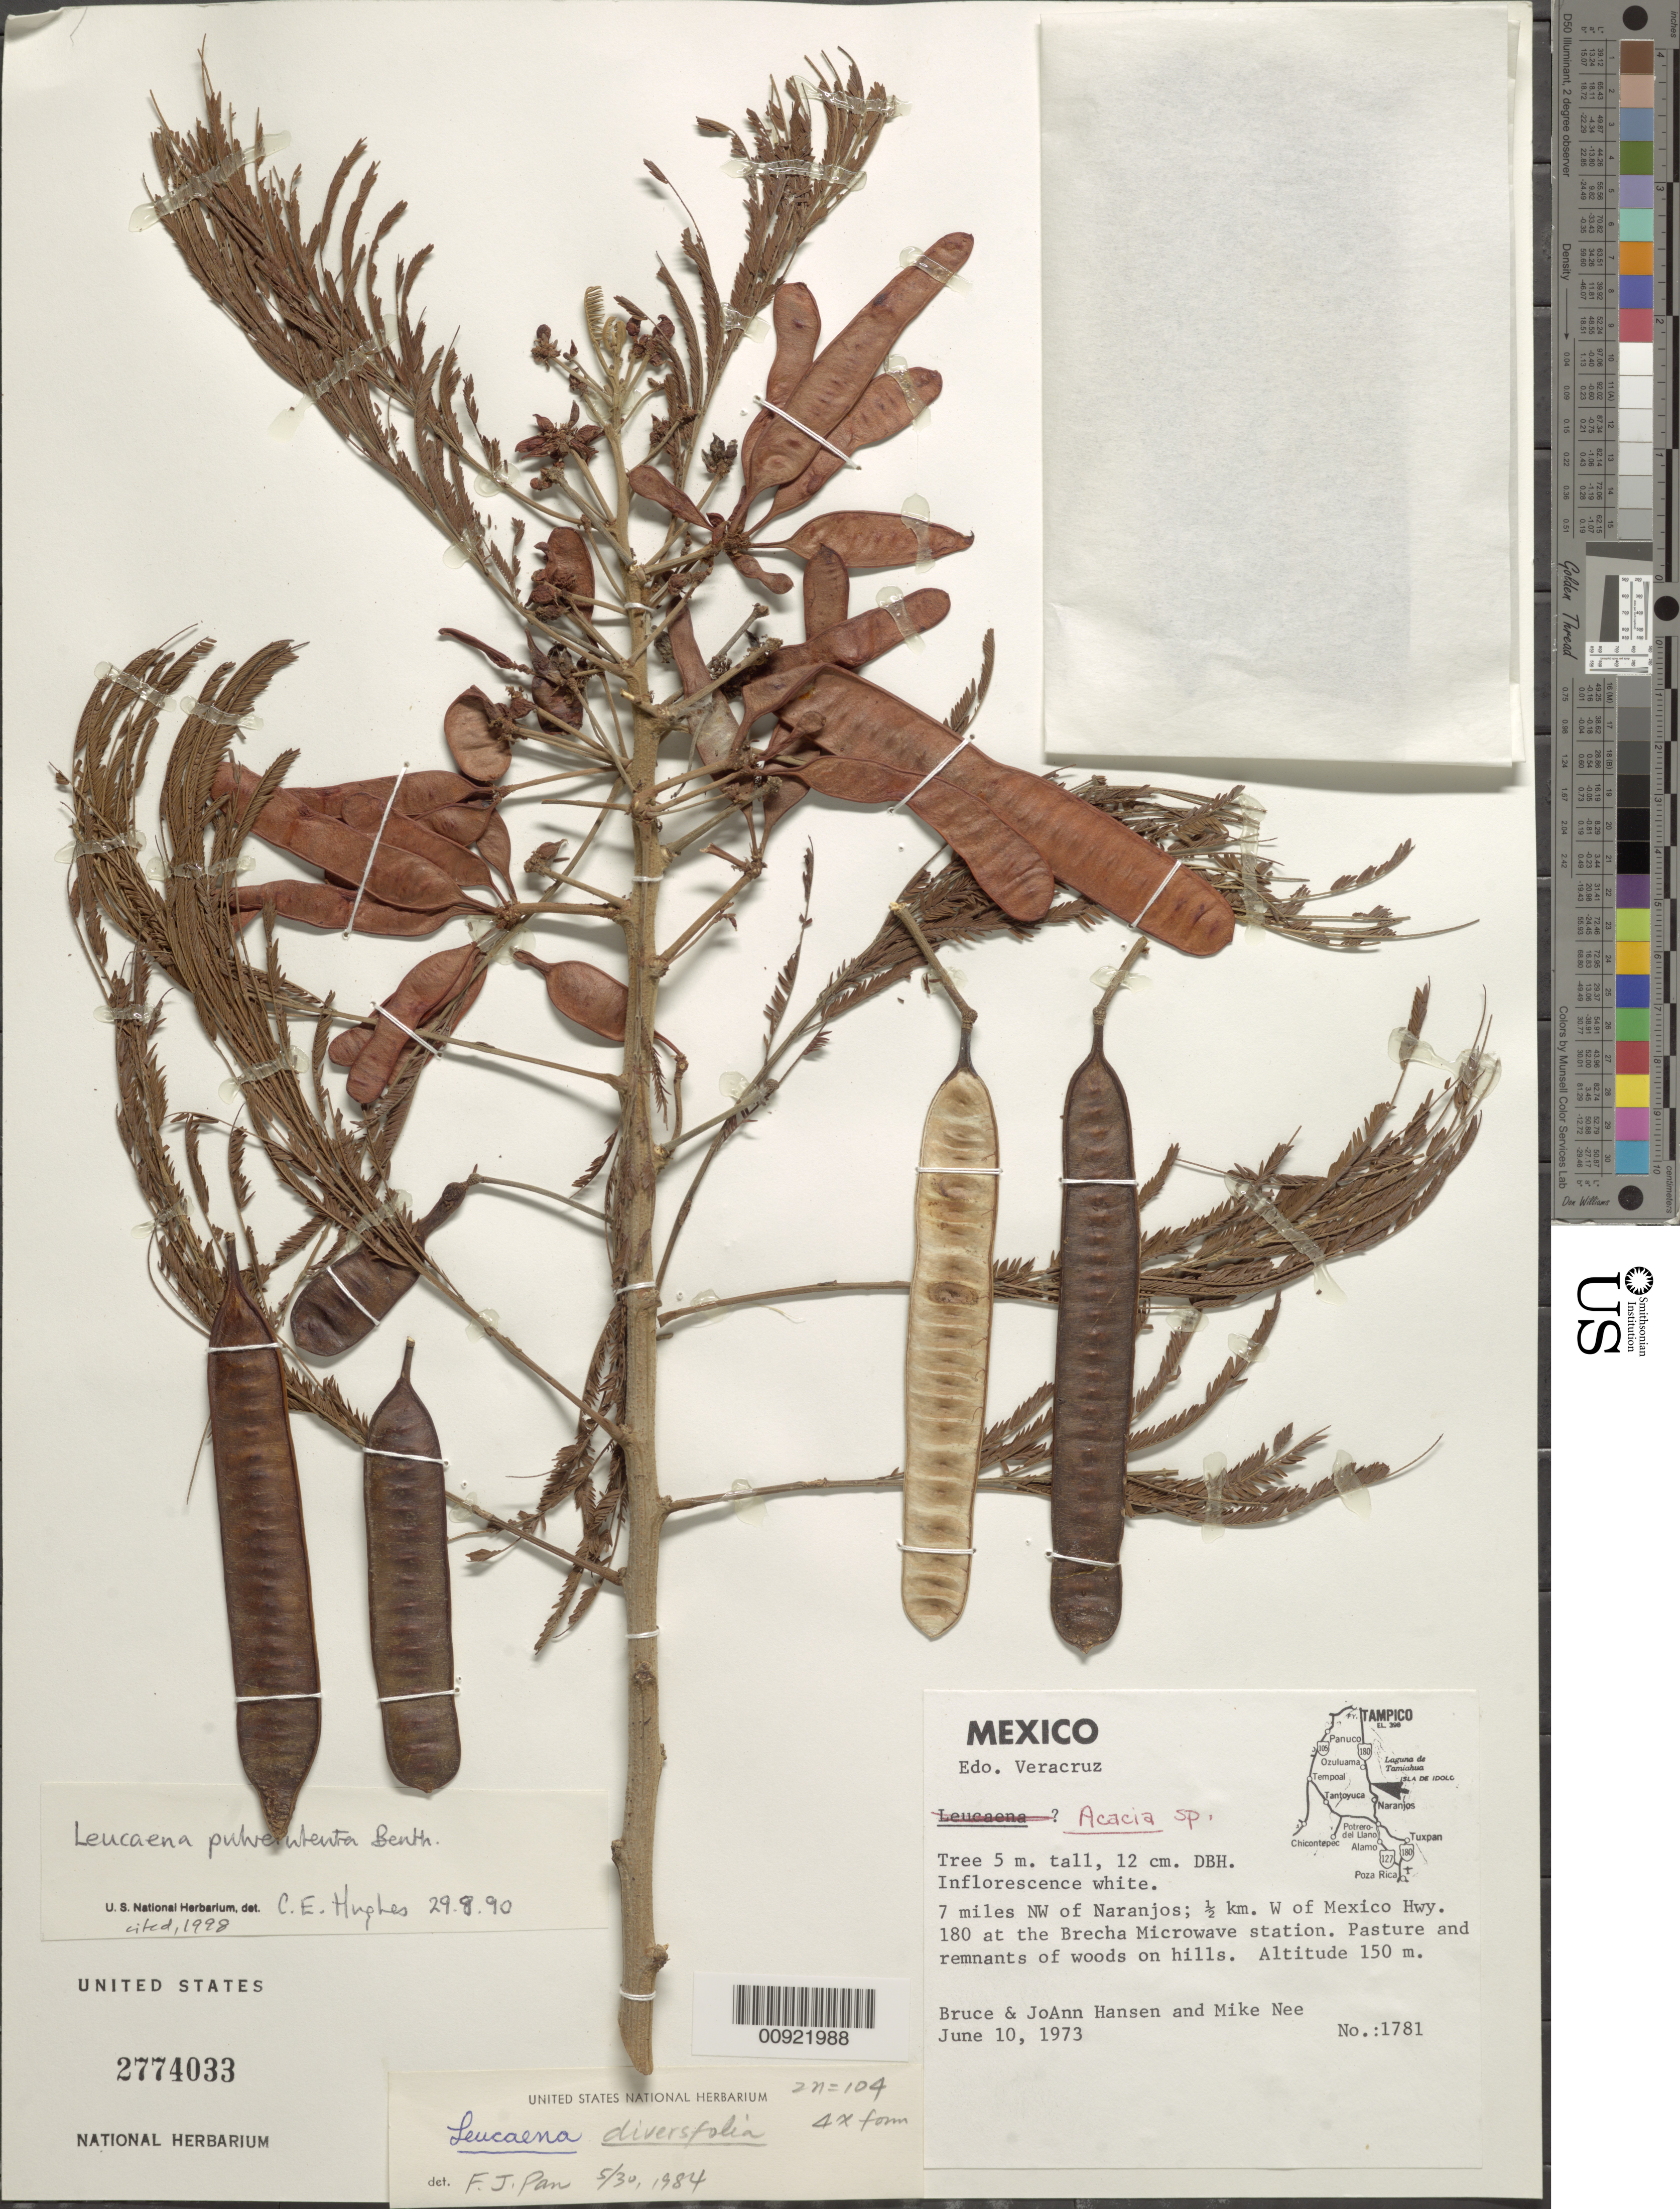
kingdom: Plantae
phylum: Tracheophyta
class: Magnoliopsida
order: Fabales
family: Fabaceae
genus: Leucaena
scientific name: Leucaena pulverulenta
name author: (Schltdl.) Benth.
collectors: B. Hansen, J. Hansen & M. Nee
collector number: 1781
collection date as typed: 10 Jun 1973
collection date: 1973-06-10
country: Mexico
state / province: Veracruz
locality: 7 miles NW of Naranjos; ½ km. W of Mexico Hwy. 180 at the Brecha Microwave station.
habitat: Pasture and remnants of woods on hills.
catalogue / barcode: US 2774033